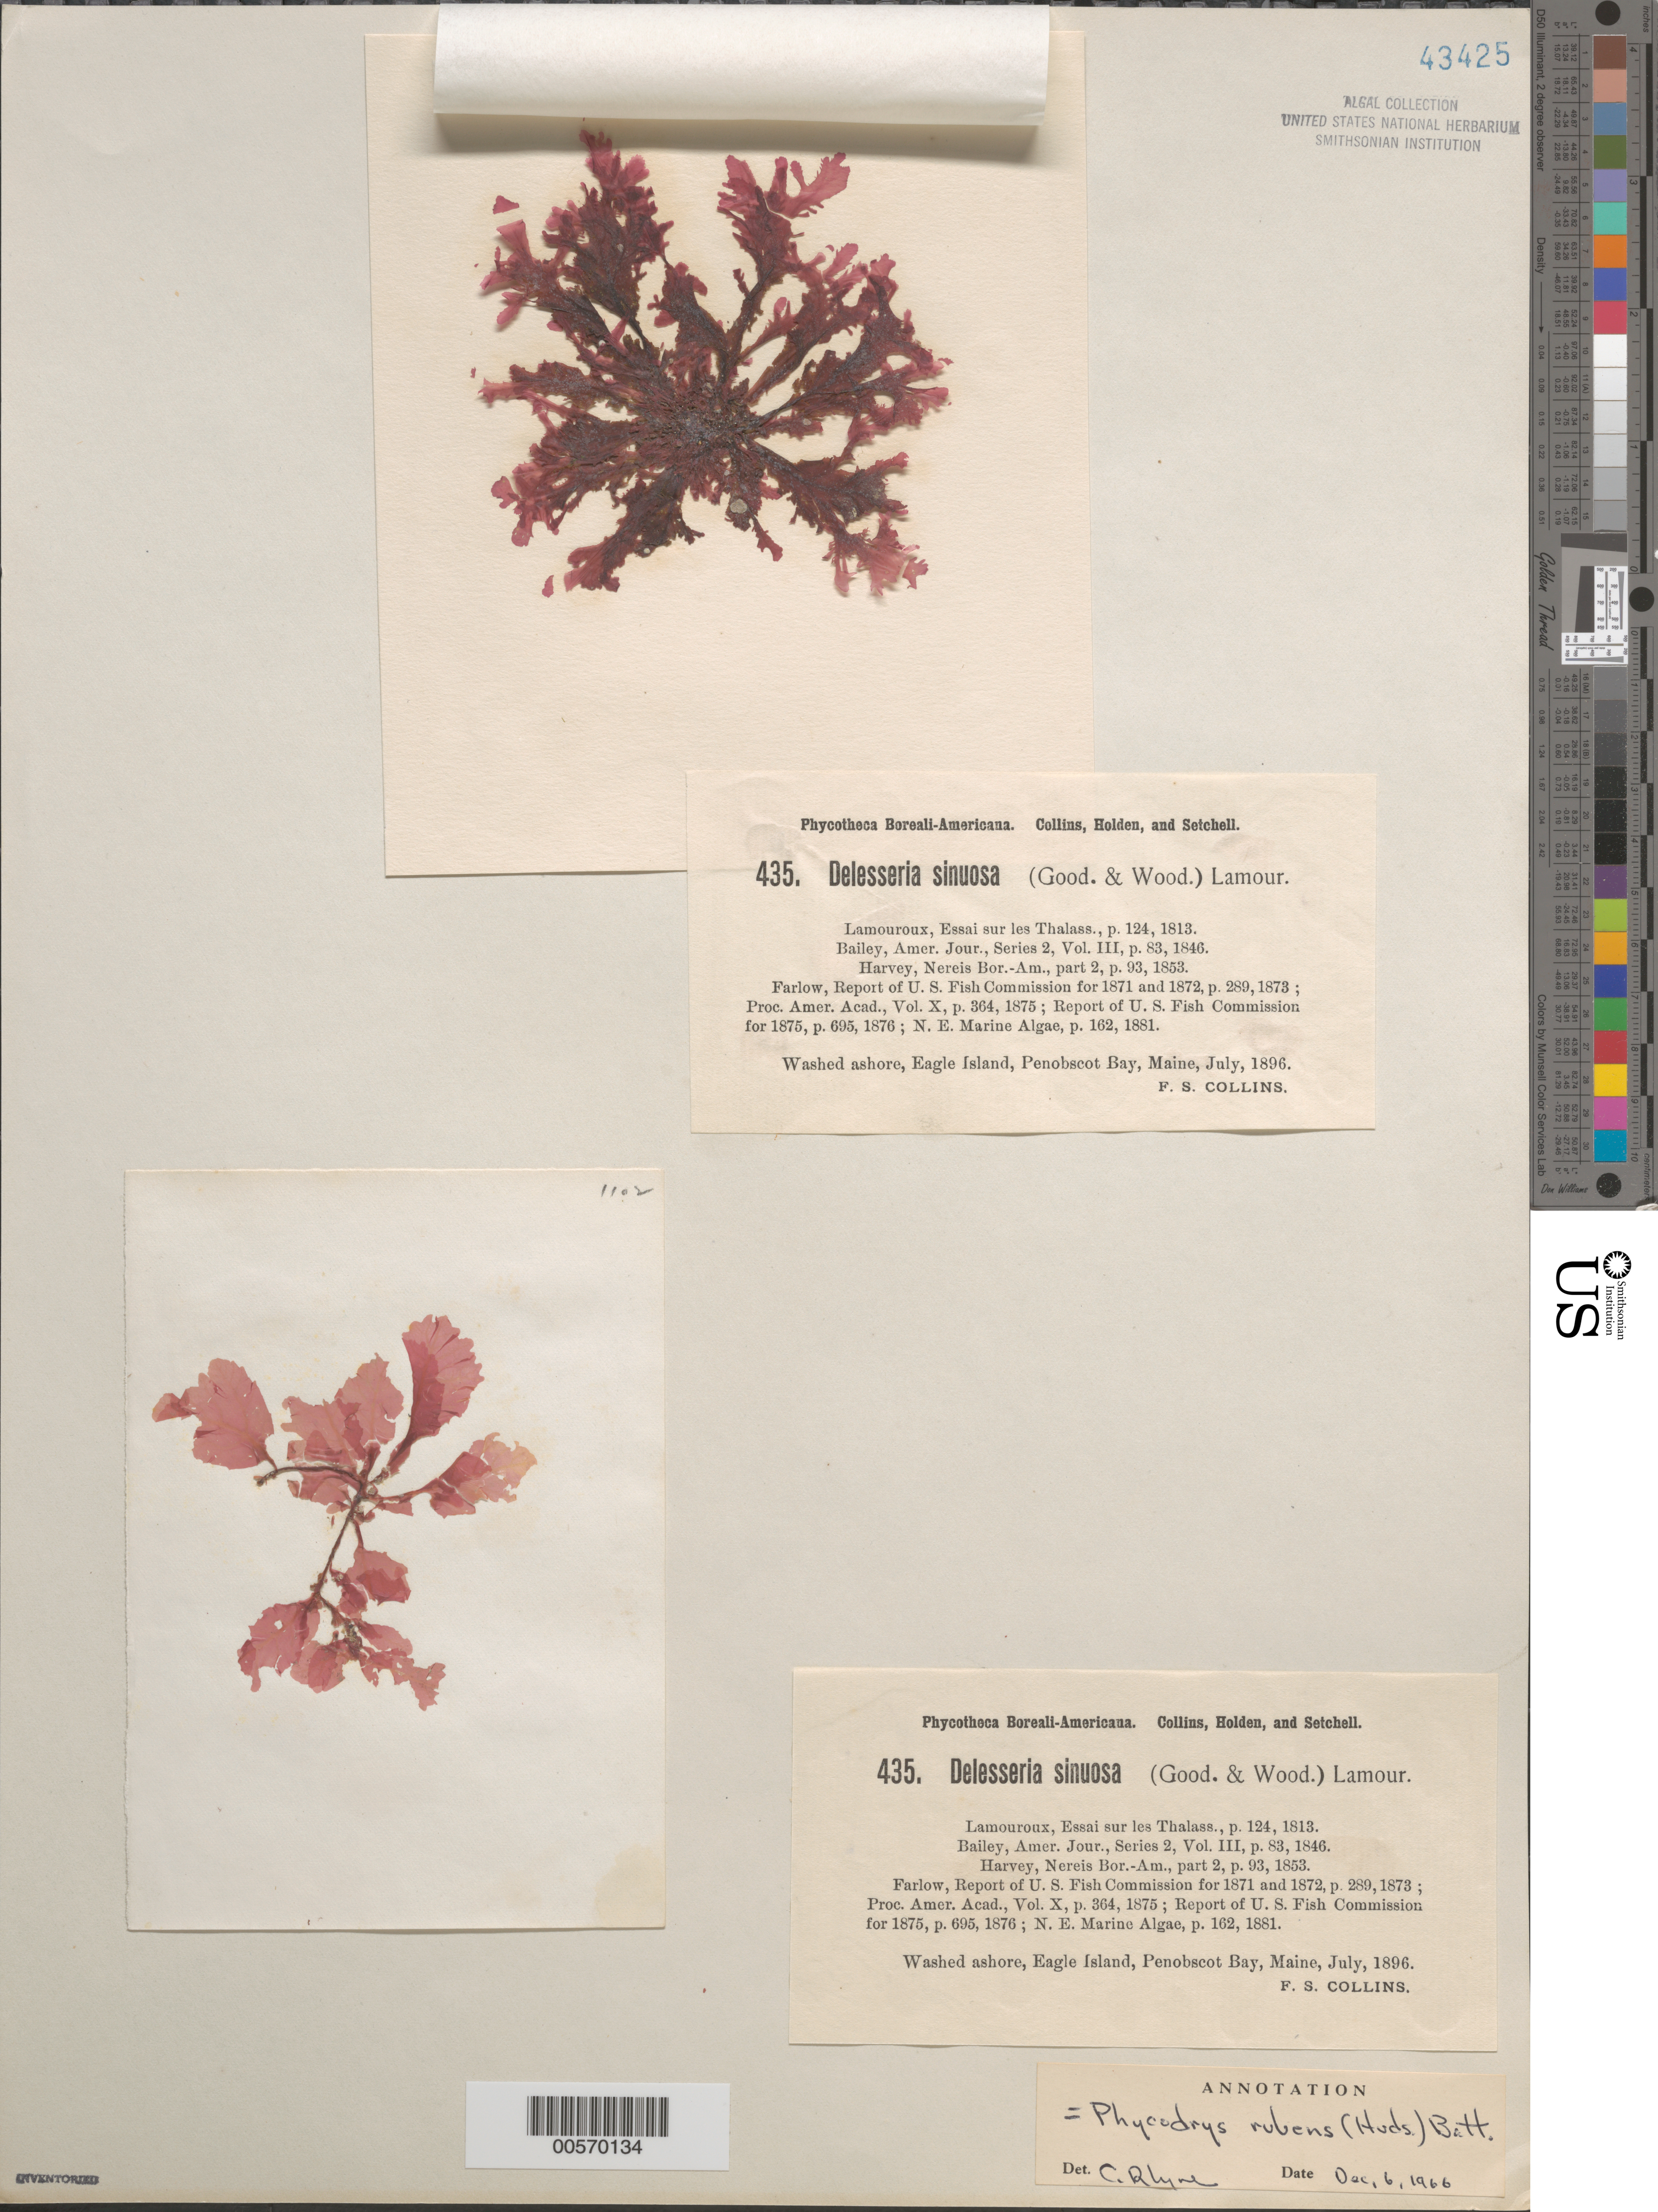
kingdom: Plantae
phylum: Rhodophyta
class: Florideophyceae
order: Ceramiales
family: Delesseriaceae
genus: Phycodrys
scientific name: Phycodrys rubens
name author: (L.) Batters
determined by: Rhyne, C. F.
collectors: F. Collins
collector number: PB-A 435 & FSC 1102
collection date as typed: Jul 1896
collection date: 1896-07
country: United States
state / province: Maine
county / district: Knox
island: Eagle Island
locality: Penobscot Bay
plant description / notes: Collins, Holden & Setchell, Phycotheca Boreali-Americana, as Delesseria sinuosa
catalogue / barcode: US 43425